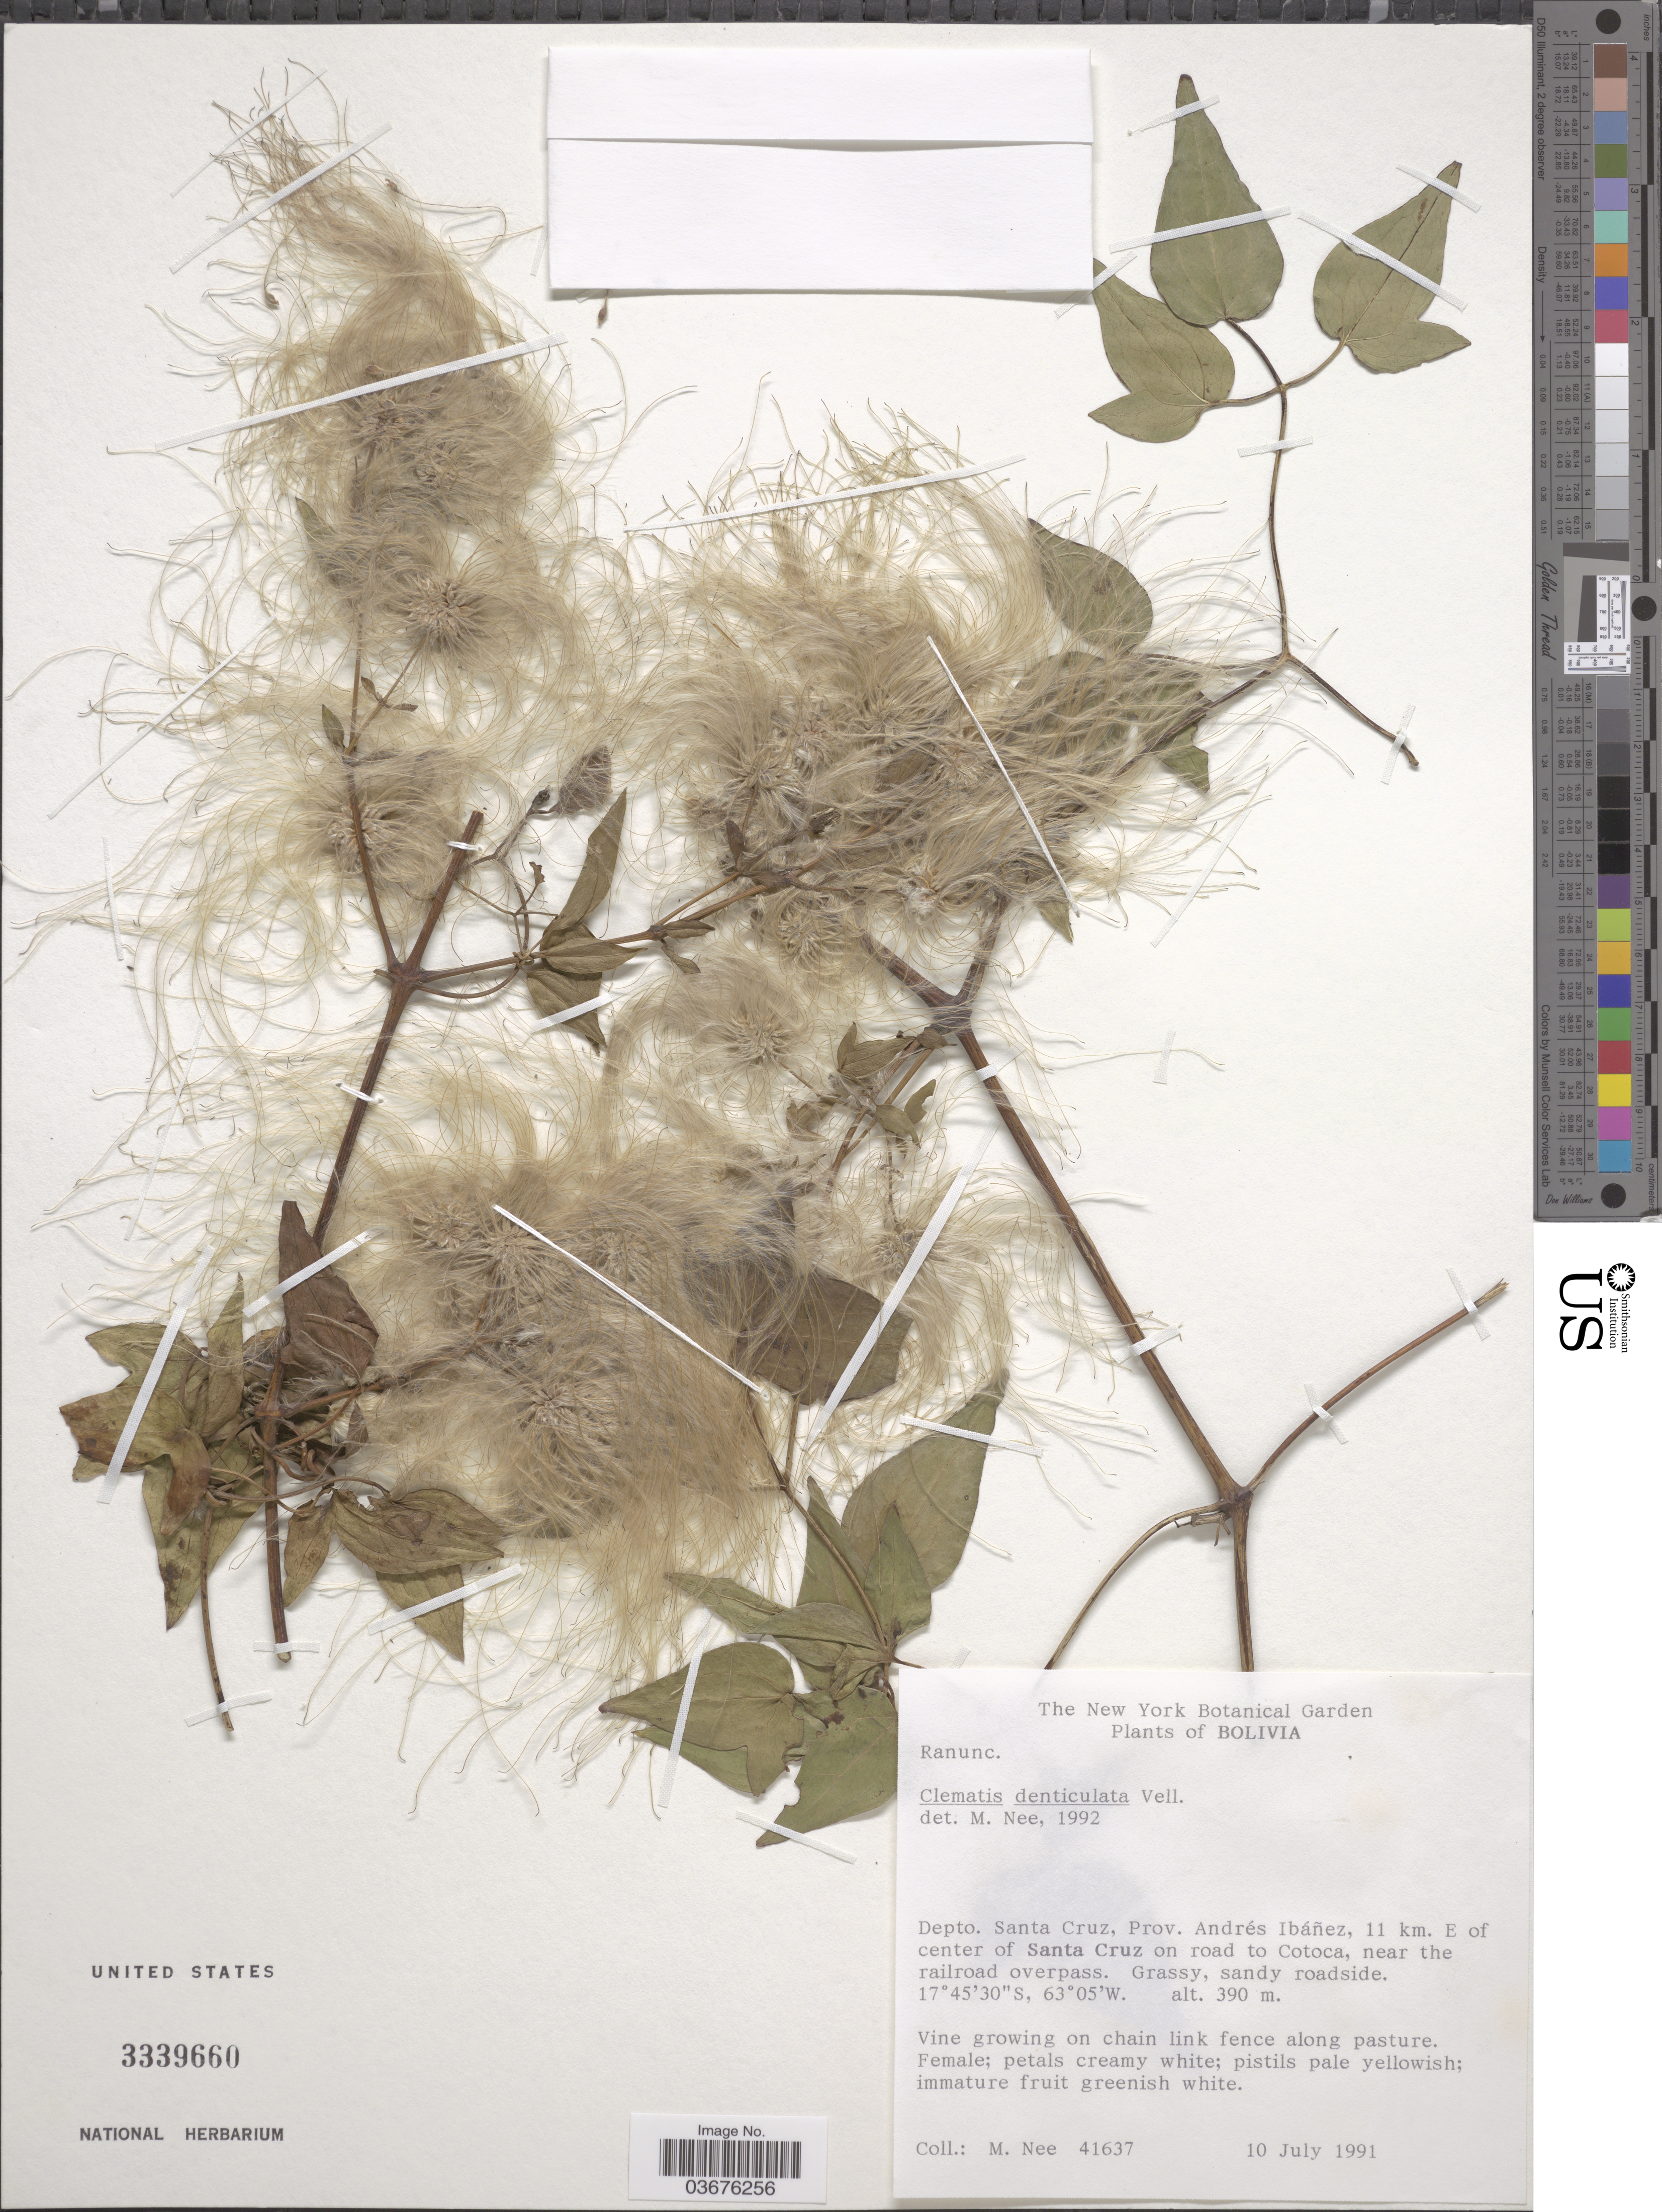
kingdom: Plantae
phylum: Tracheophyta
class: Magnoliopsida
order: Ranunculales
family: Ranunculaceae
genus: Clematis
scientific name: Clematis denticulata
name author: Vell.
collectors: M. Nee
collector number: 41637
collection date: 1991-07-10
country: Bolivia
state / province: Santa Cruz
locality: Depto. Santa Cruz, Prov. Andrés Ibáñez, 11 km. E of center of Santa Cruz on road to Cotoca, near the railroad overpass.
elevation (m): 390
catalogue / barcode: US 3339660